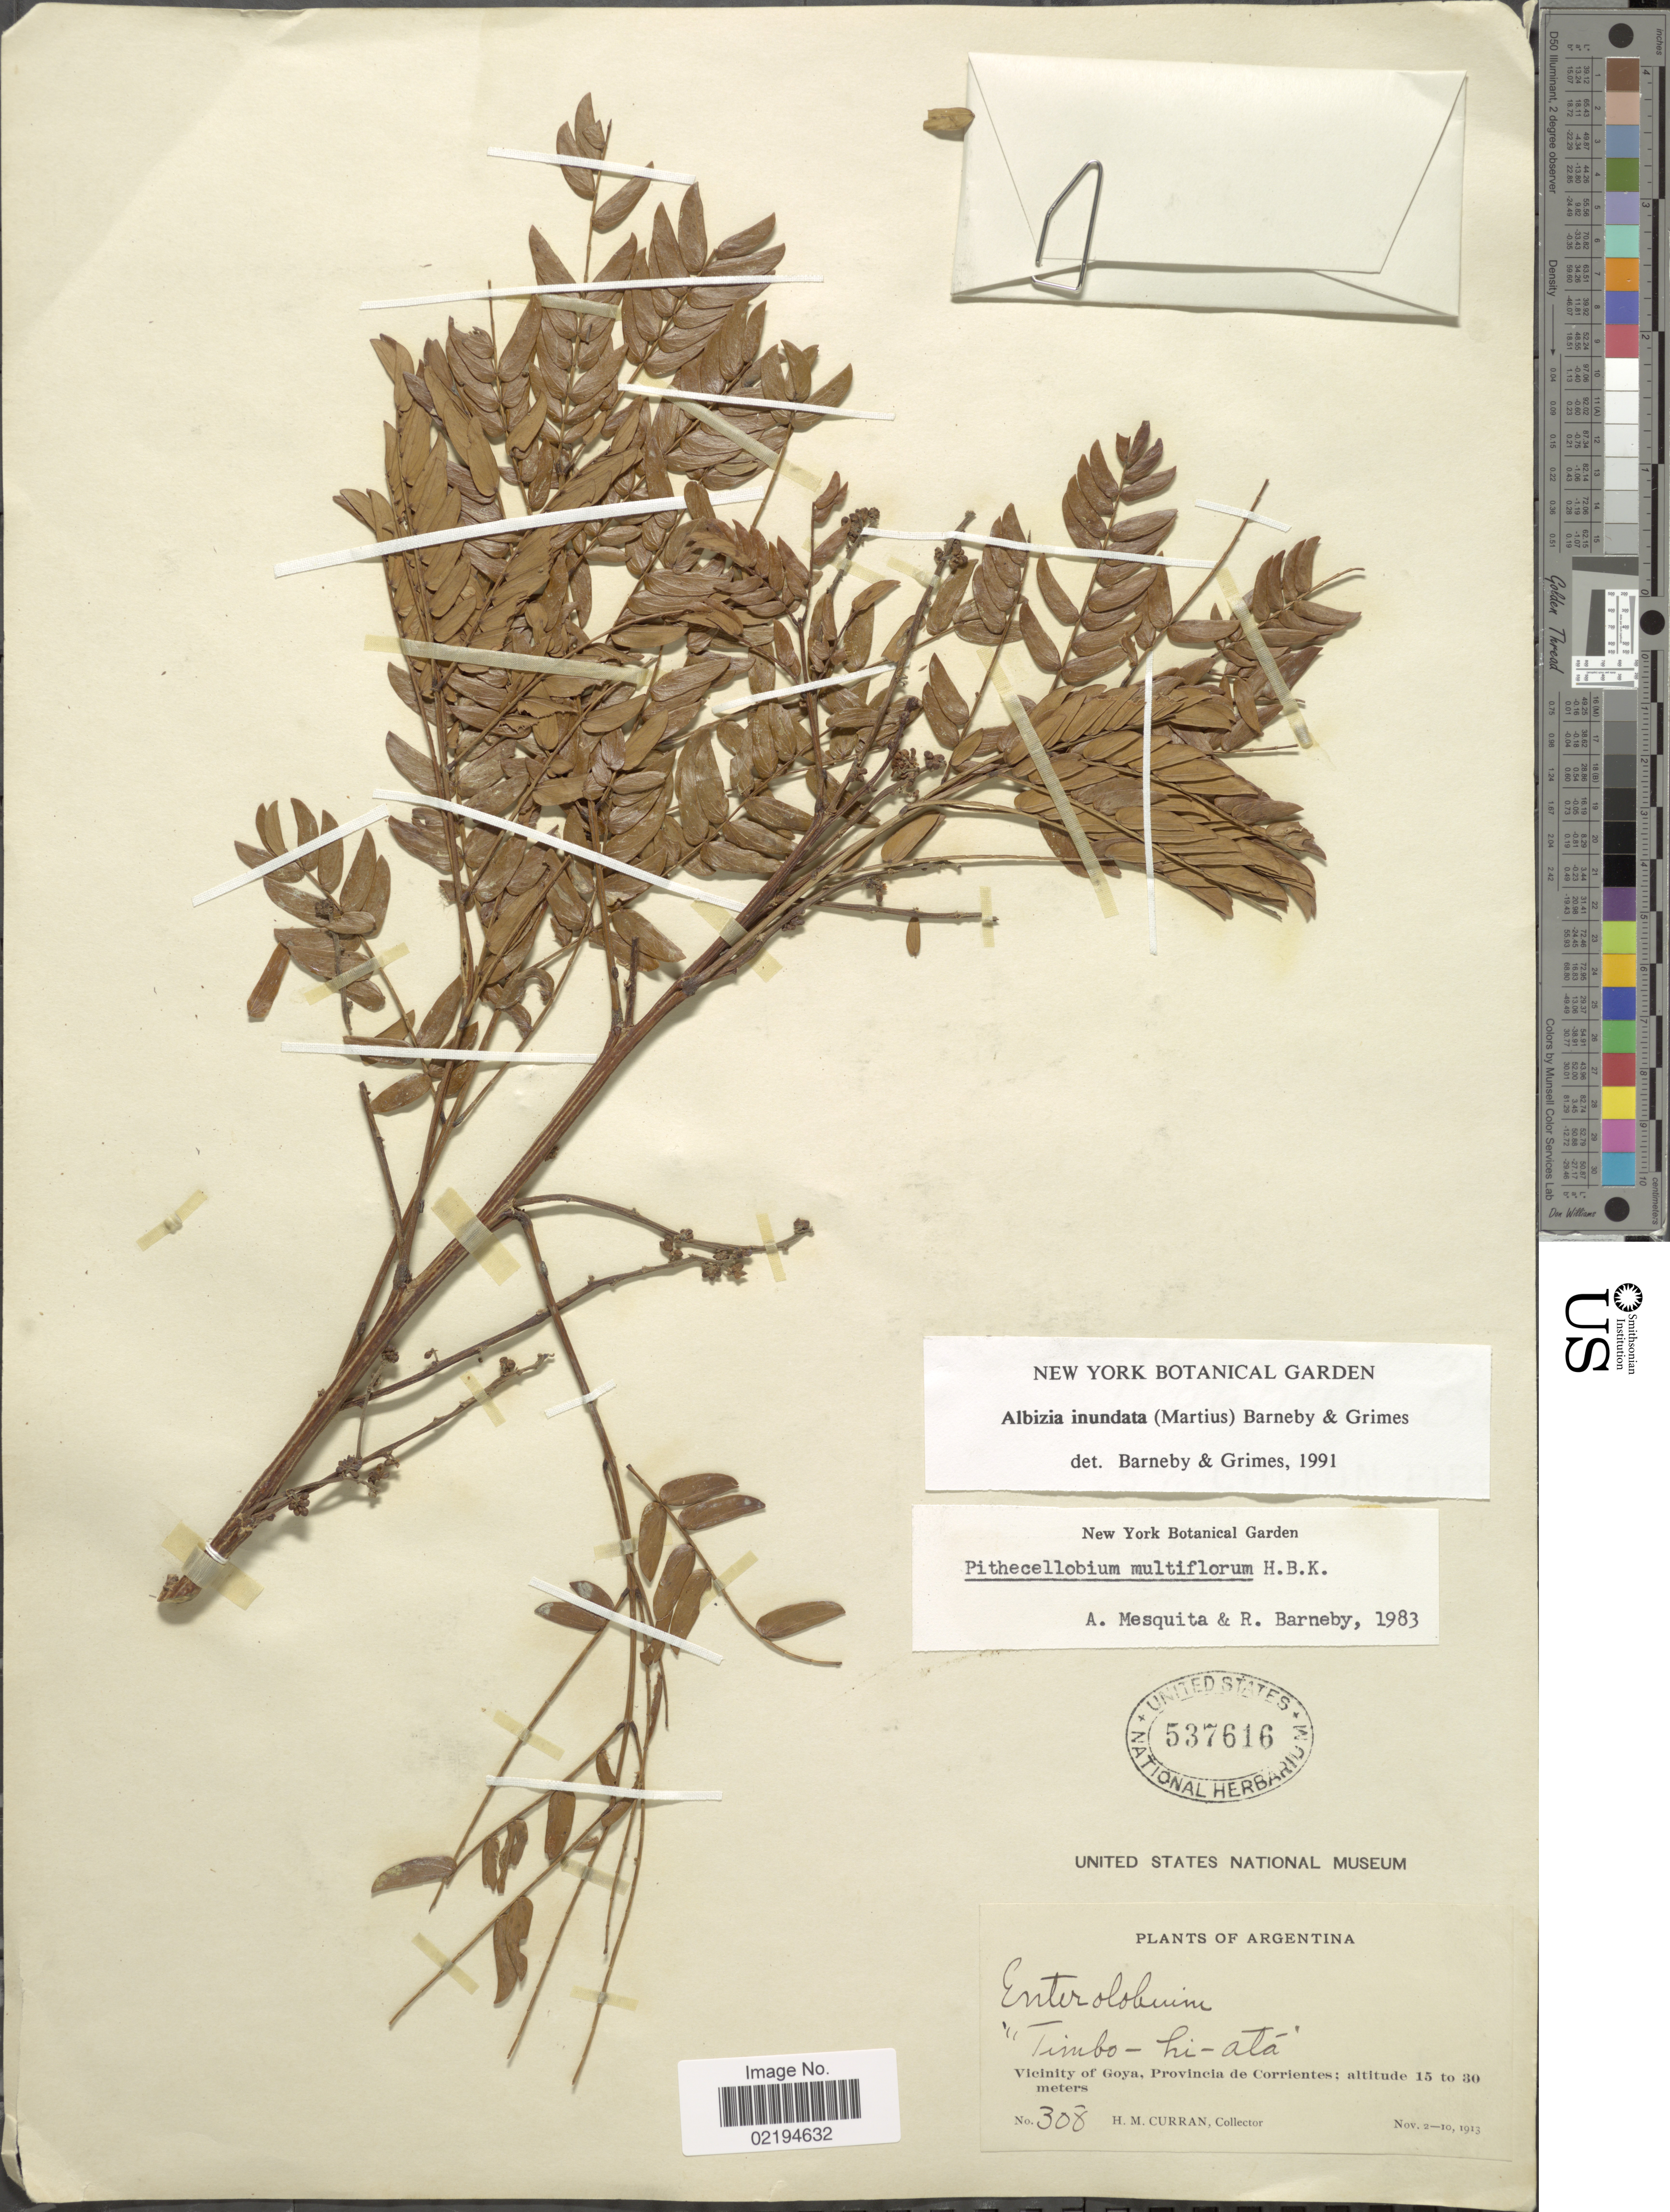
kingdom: Plantae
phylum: Tracheophyta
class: Magnoliopsida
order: Fabales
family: Fabaceae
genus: Pseudalbizzia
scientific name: Pseudalbizzia inundata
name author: (Mart.) Koenen & Duno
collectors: H. M. Curran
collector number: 300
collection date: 1913-11-02/1913-11-10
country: Argentina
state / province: Corrientes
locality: Vicinity of Goya.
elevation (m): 15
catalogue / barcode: US 537616